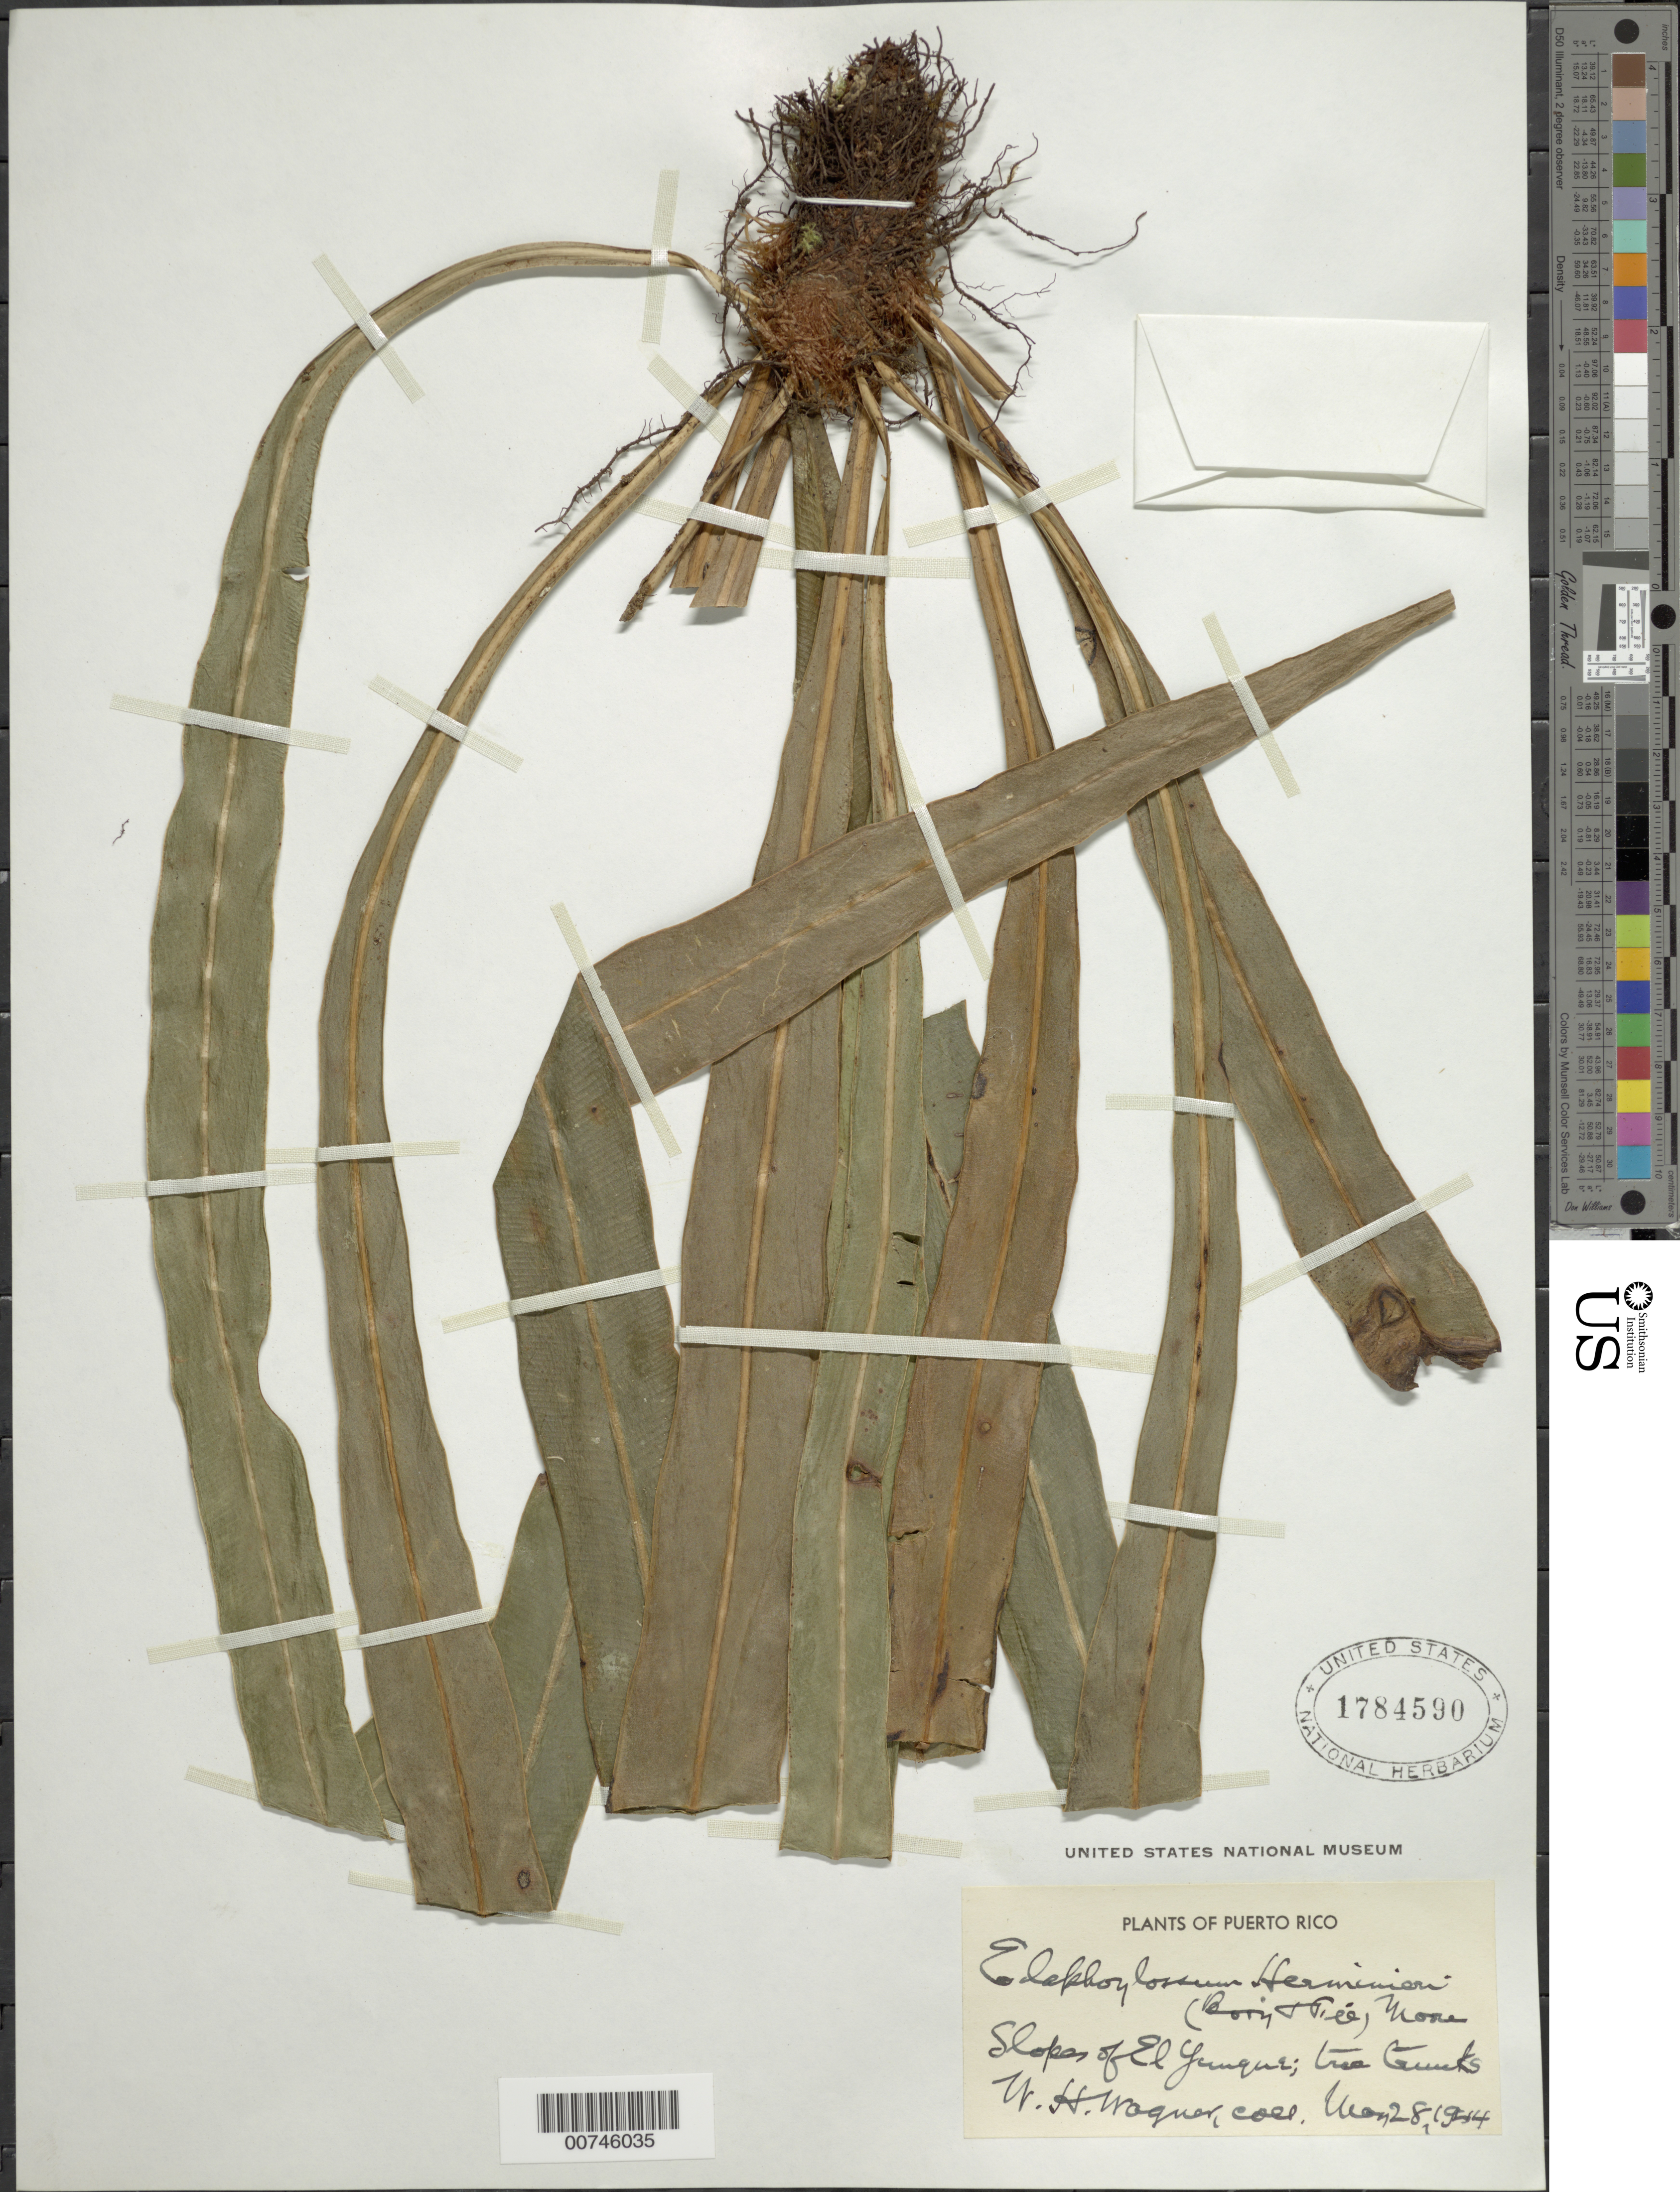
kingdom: Plantae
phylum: Tracheophyta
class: Polypodiopsida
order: Polypodiales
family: Dryopteridaceae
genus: Elaphoglossum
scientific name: Elaphoglossum herminieri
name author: (Bory & Fée) T. Moore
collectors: W. H. Wagner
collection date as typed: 28 May 1944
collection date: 1944-05-28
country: Puerto Rico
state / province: Río Grande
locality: Slopes of El Yunque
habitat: On tree-trunks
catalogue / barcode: US 1784590